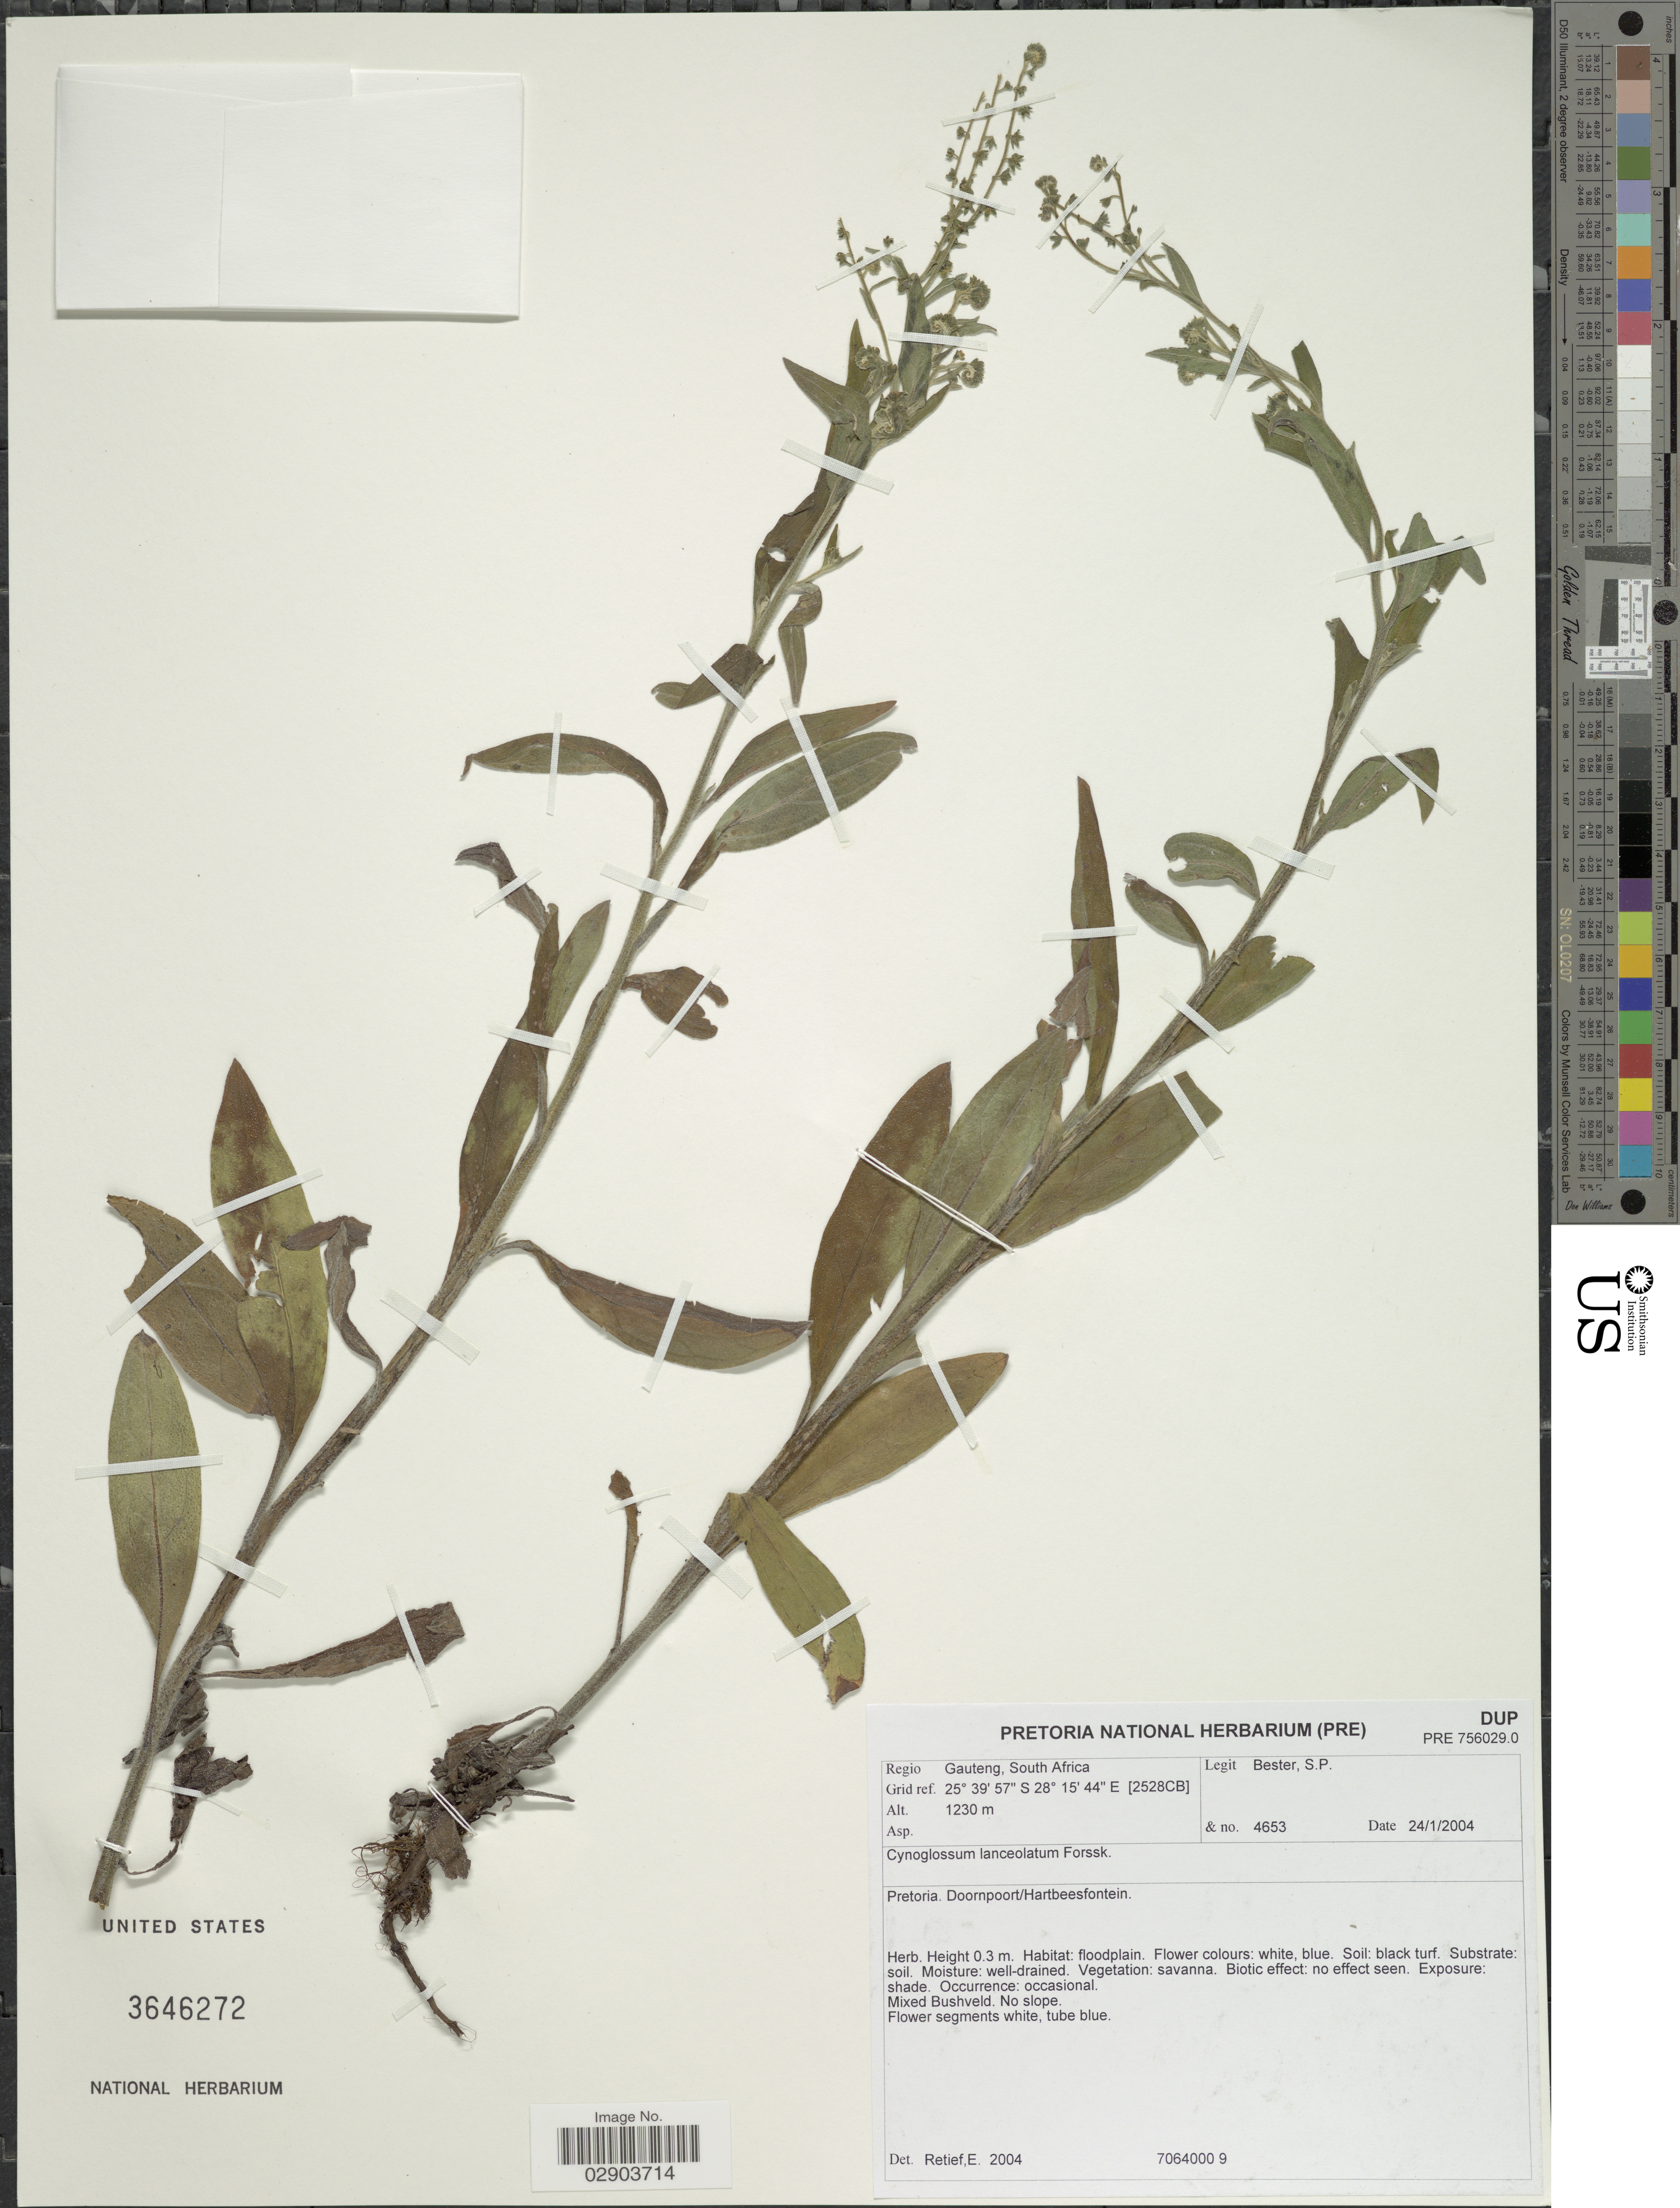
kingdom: Plantae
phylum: Tracheophyta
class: Magnoliopsida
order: Boraginales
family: Boraginaceae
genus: Cynoglossum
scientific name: Cynoglossum lanceolatum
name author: Forssk.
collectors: S. Bester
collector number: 4653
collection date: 2004-01-24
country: South Africa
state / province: Gauteng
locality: Regio Gauteng, Grid ref. [2528CB], Pretoria, Doornpoort/Hartbeesfontein.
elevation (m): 1230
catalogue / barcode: US 3646272